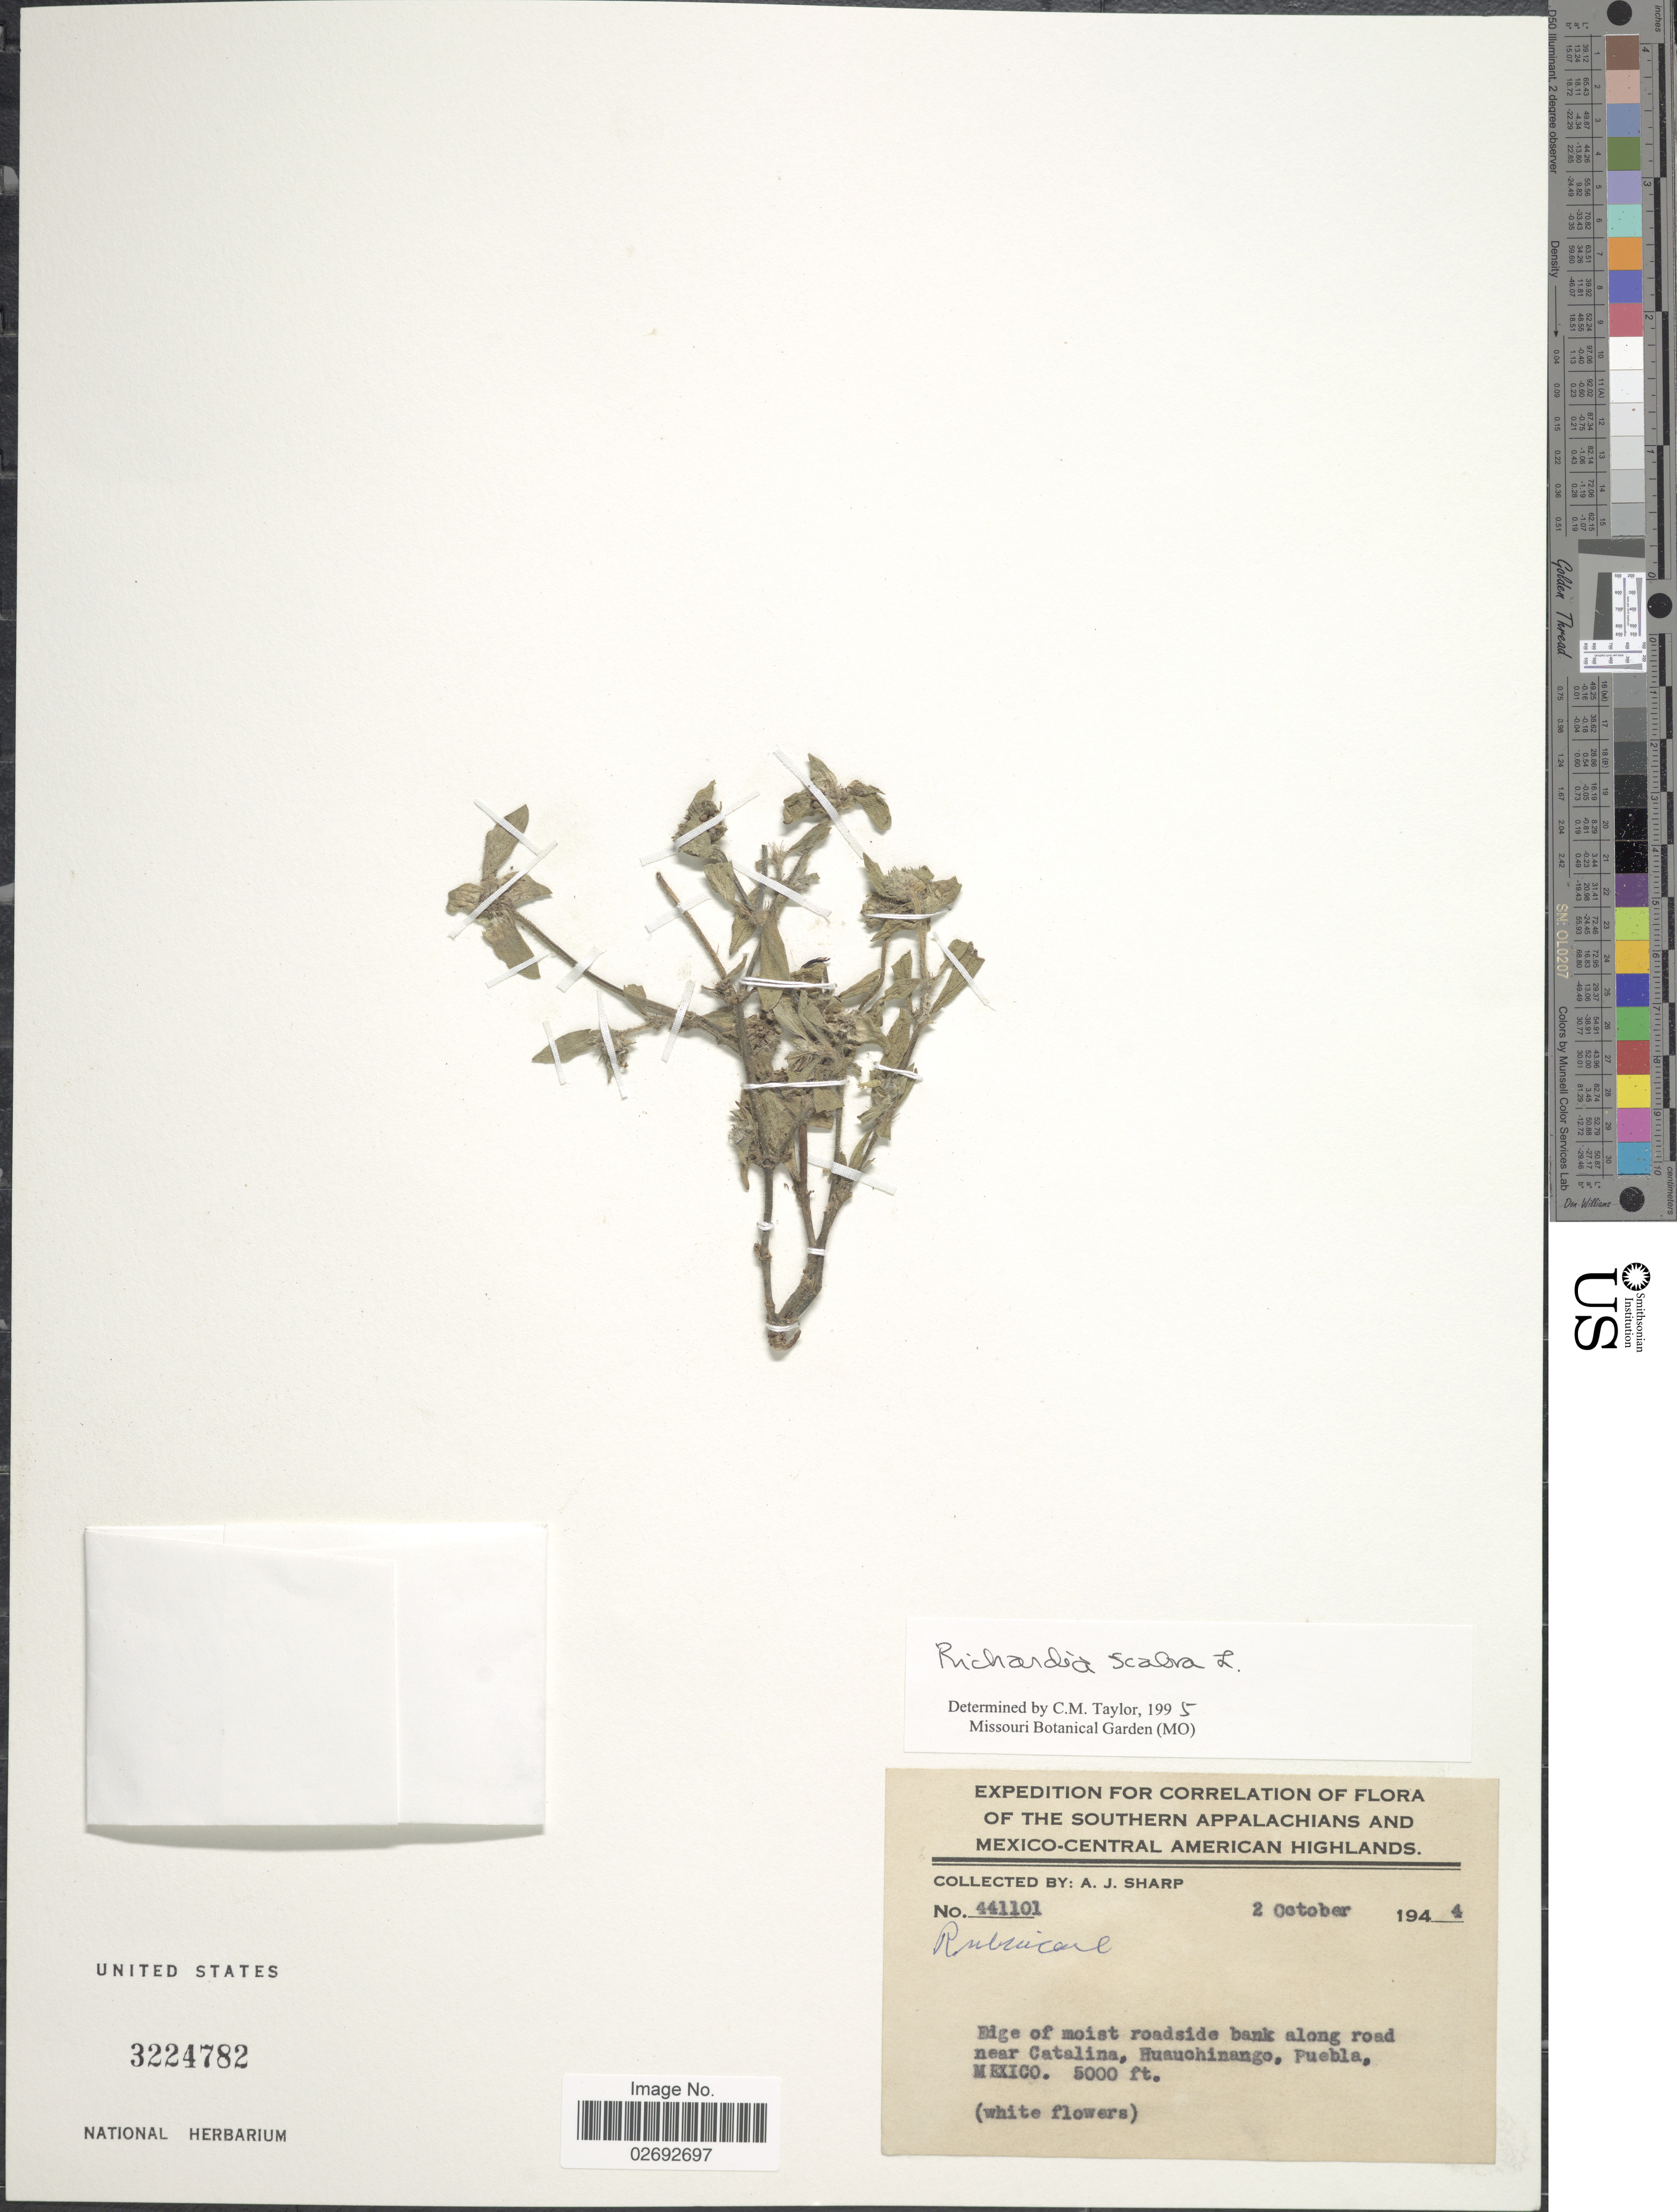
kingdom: Plantae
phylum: Tracheophyta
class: Magnoliopsida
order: Gentianales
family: Rubiaceae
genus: Richardia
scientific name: Richardia scabra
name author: L.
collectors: A. J. Sharp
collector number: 441101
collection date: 1944-10-02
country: Mexico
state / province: Puebla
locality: The Southern Appalachians and Mexico Central American Highlands, Edge of moist roadside bank along road near Catalina, Huauchinango.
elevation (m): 1524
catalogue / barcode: US 3224782